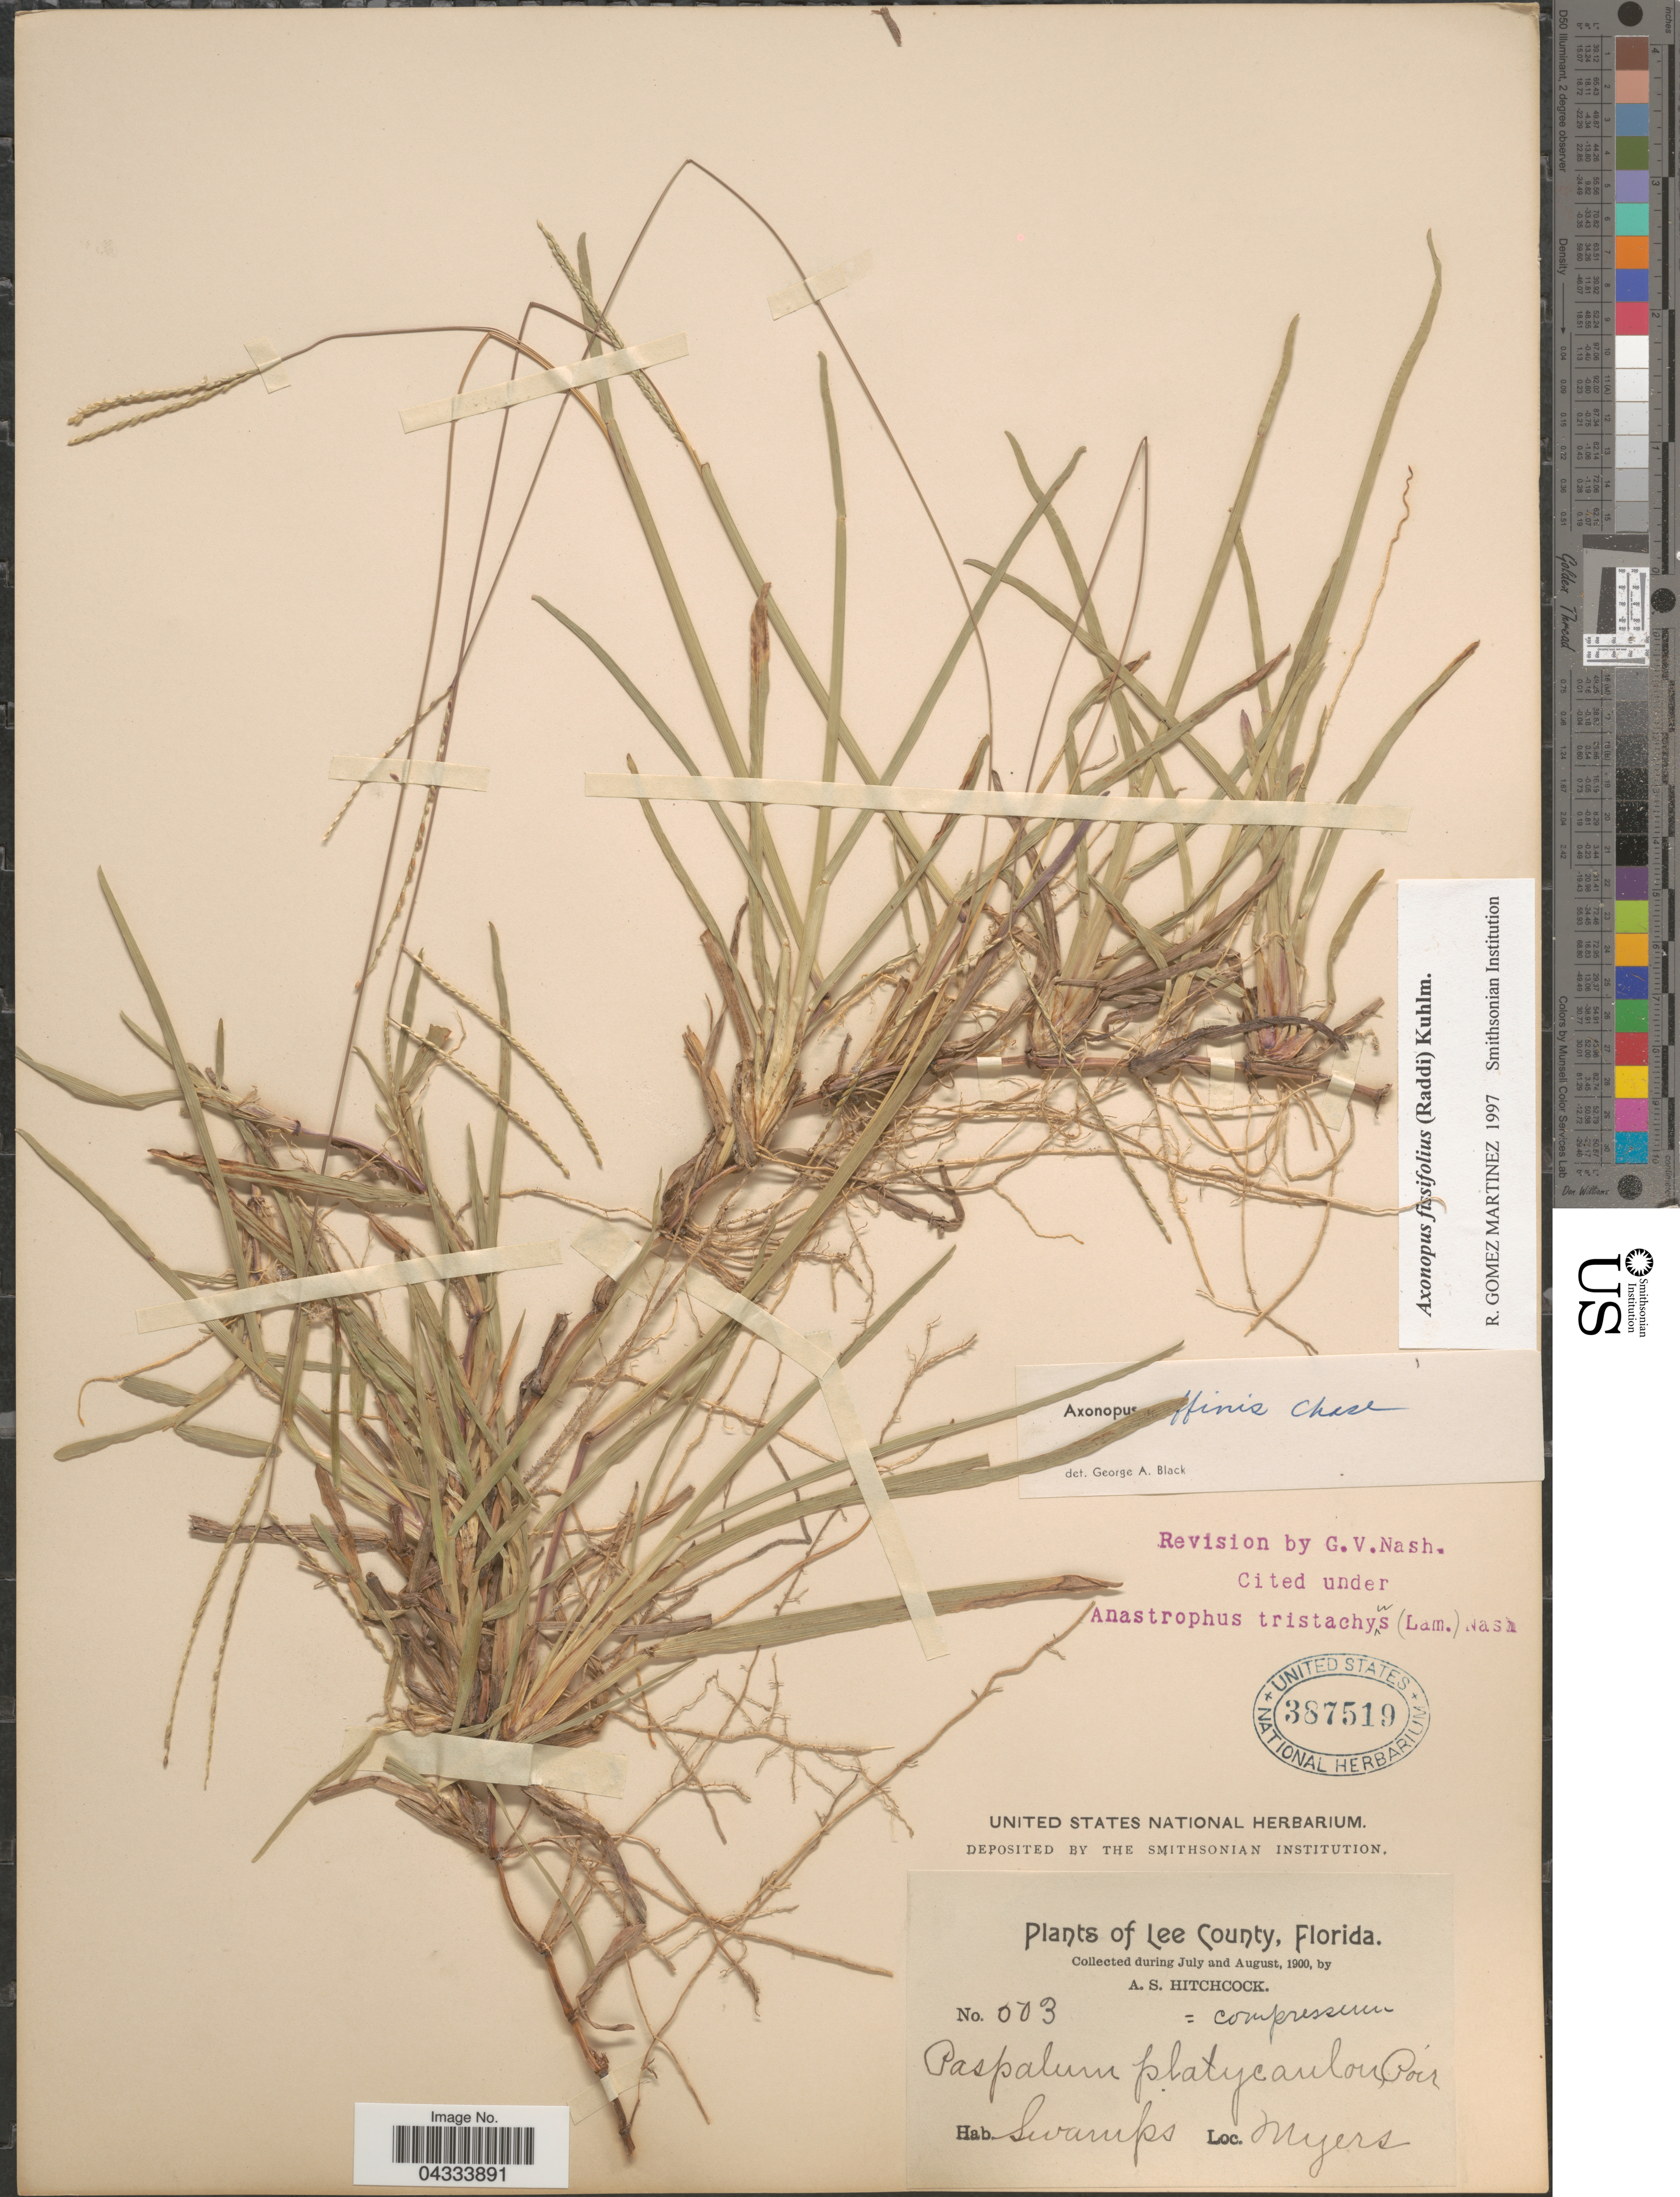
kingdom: Plantae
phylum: Tracheophyta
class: Liliopsida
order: Poales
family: Poaceae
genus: Axonopus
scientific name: Axonopus fissifolius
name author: (Raddi) Kuhlm.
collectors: A. S. Hitchcock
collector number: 503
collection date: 1900-07/1900-08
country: United States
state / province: Florida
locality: Lee County. Myers.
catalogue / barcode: US 387519